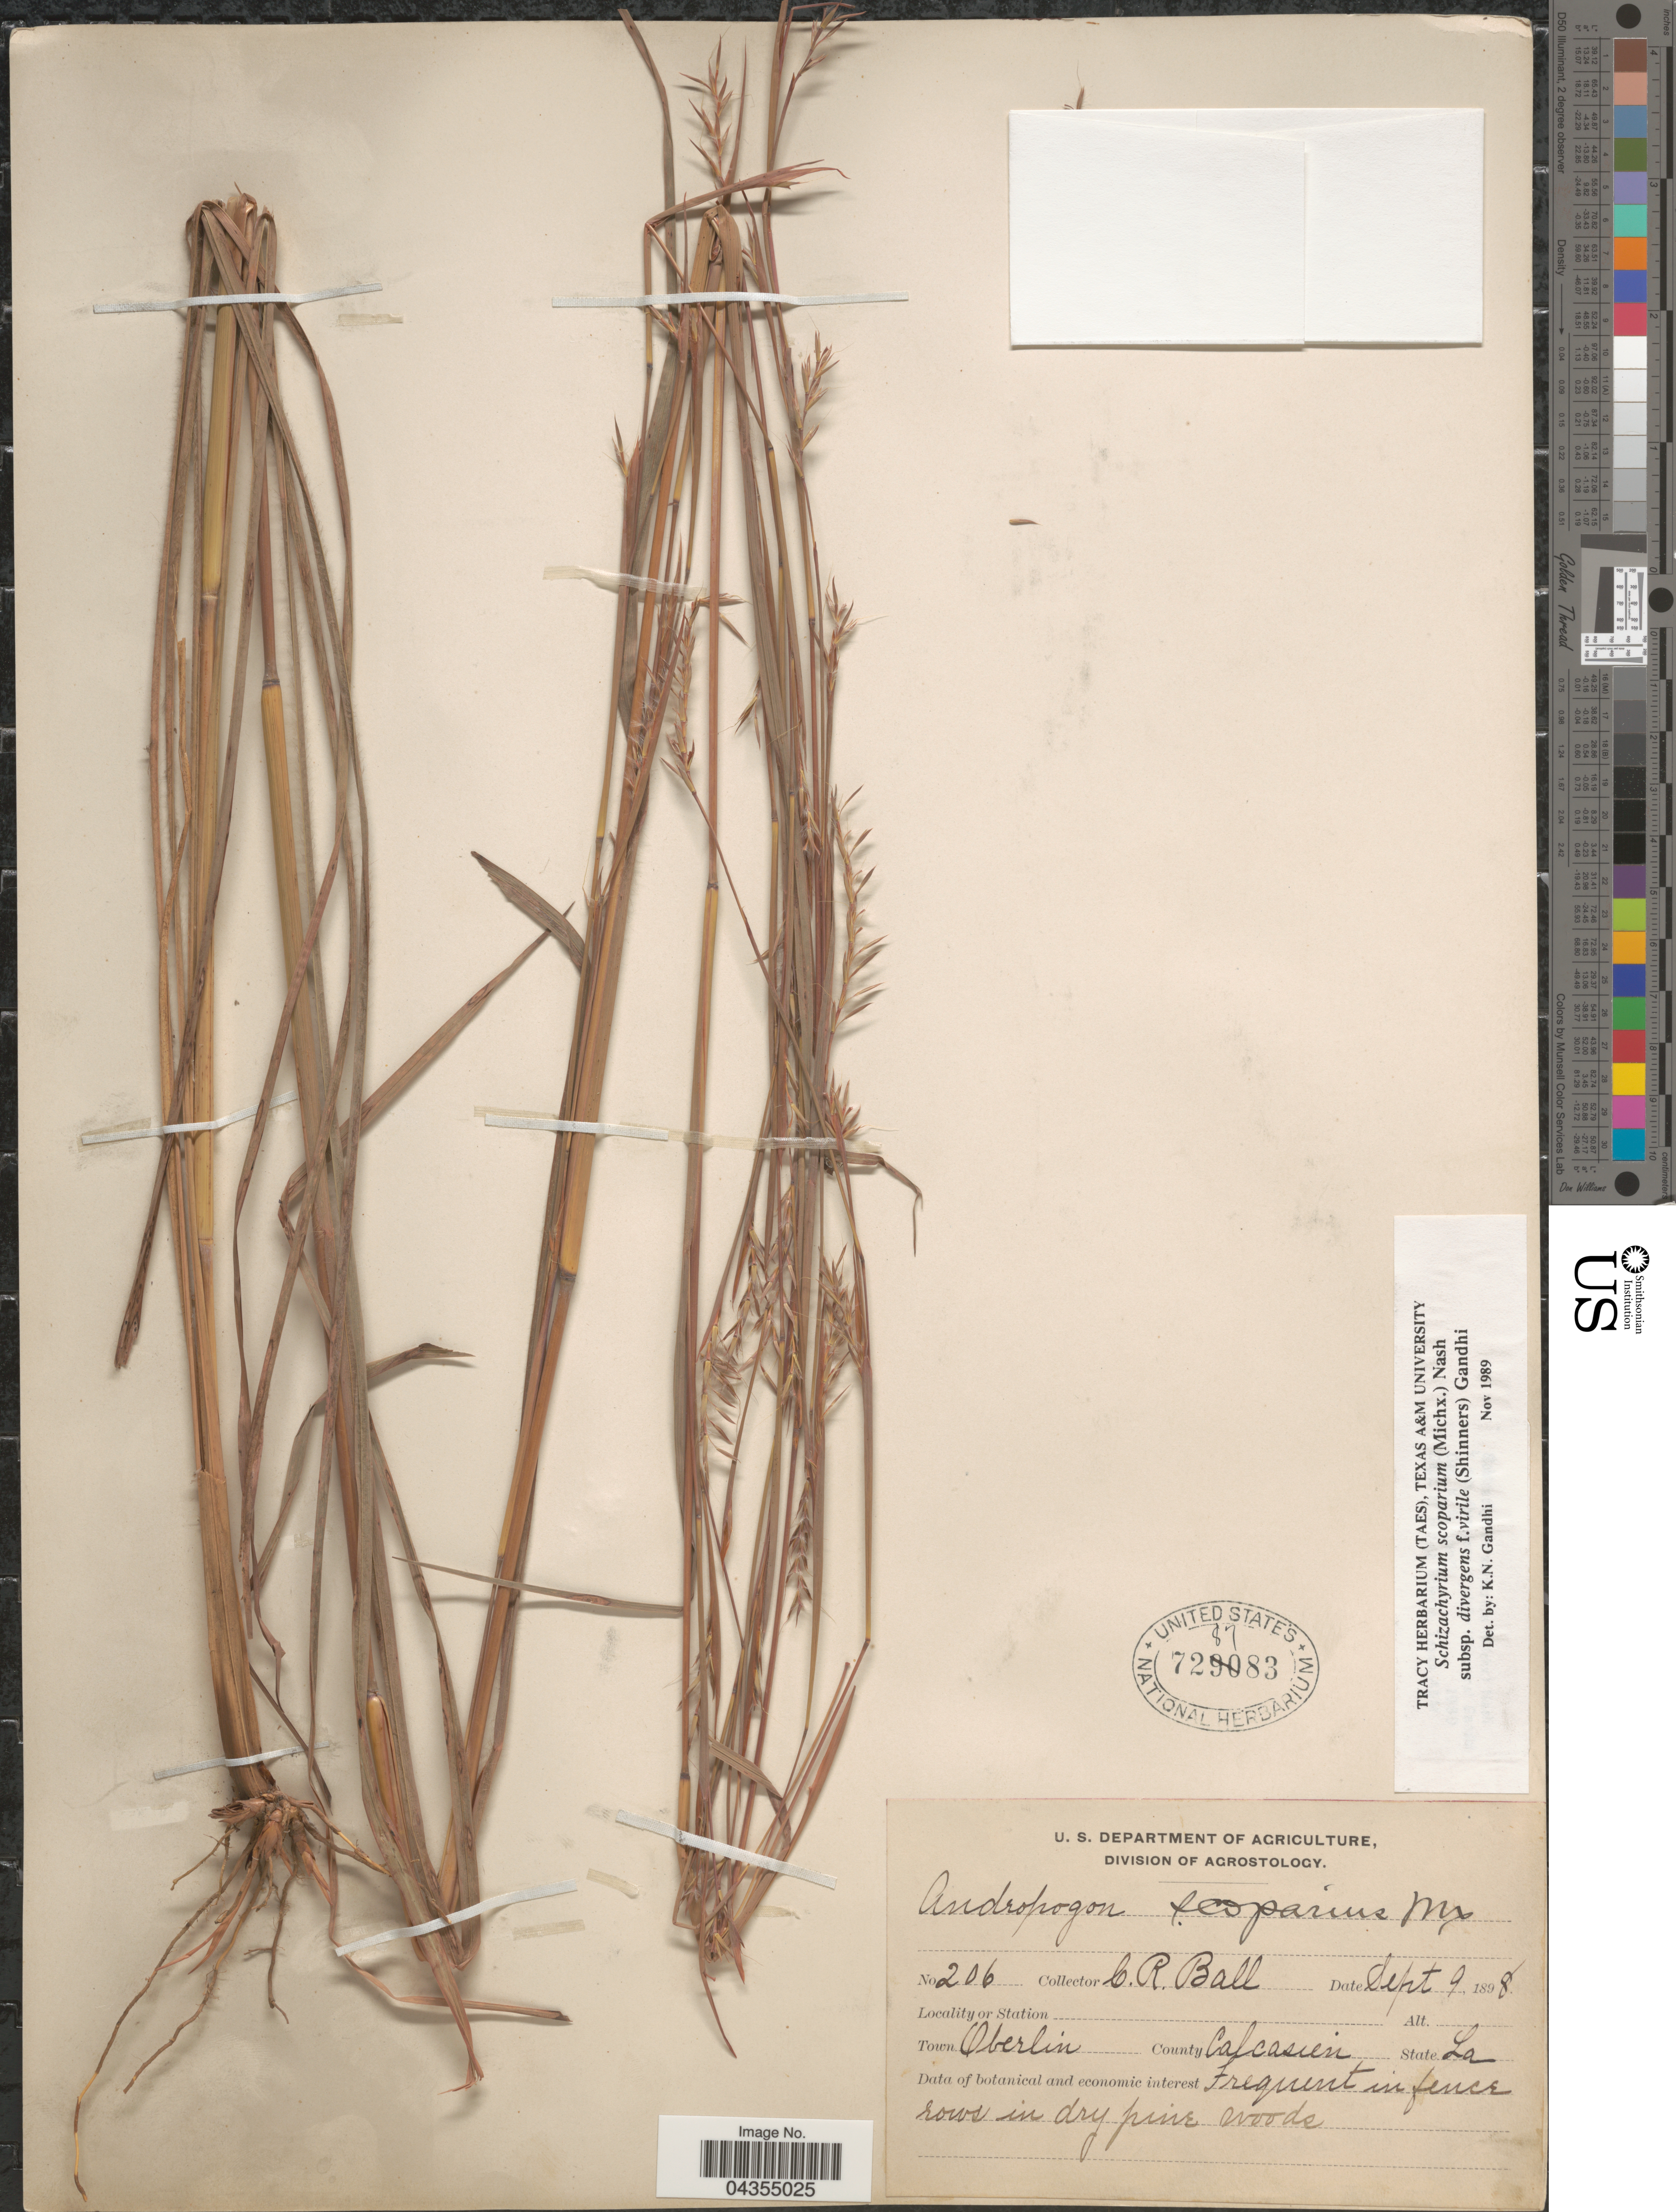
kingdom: Plantae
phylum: Tracheophyta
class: Liliopsida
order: Poales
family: Poaceae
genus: Schizachyrium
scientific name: Schizachyrium scoparium var. divergens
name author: (Hack.) Gould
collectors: C. R. Ball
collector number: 206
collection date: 1898-09-09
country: United States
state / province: Louisiana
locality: Town Oberlin. County Calcasieu.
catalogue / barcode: US 728783